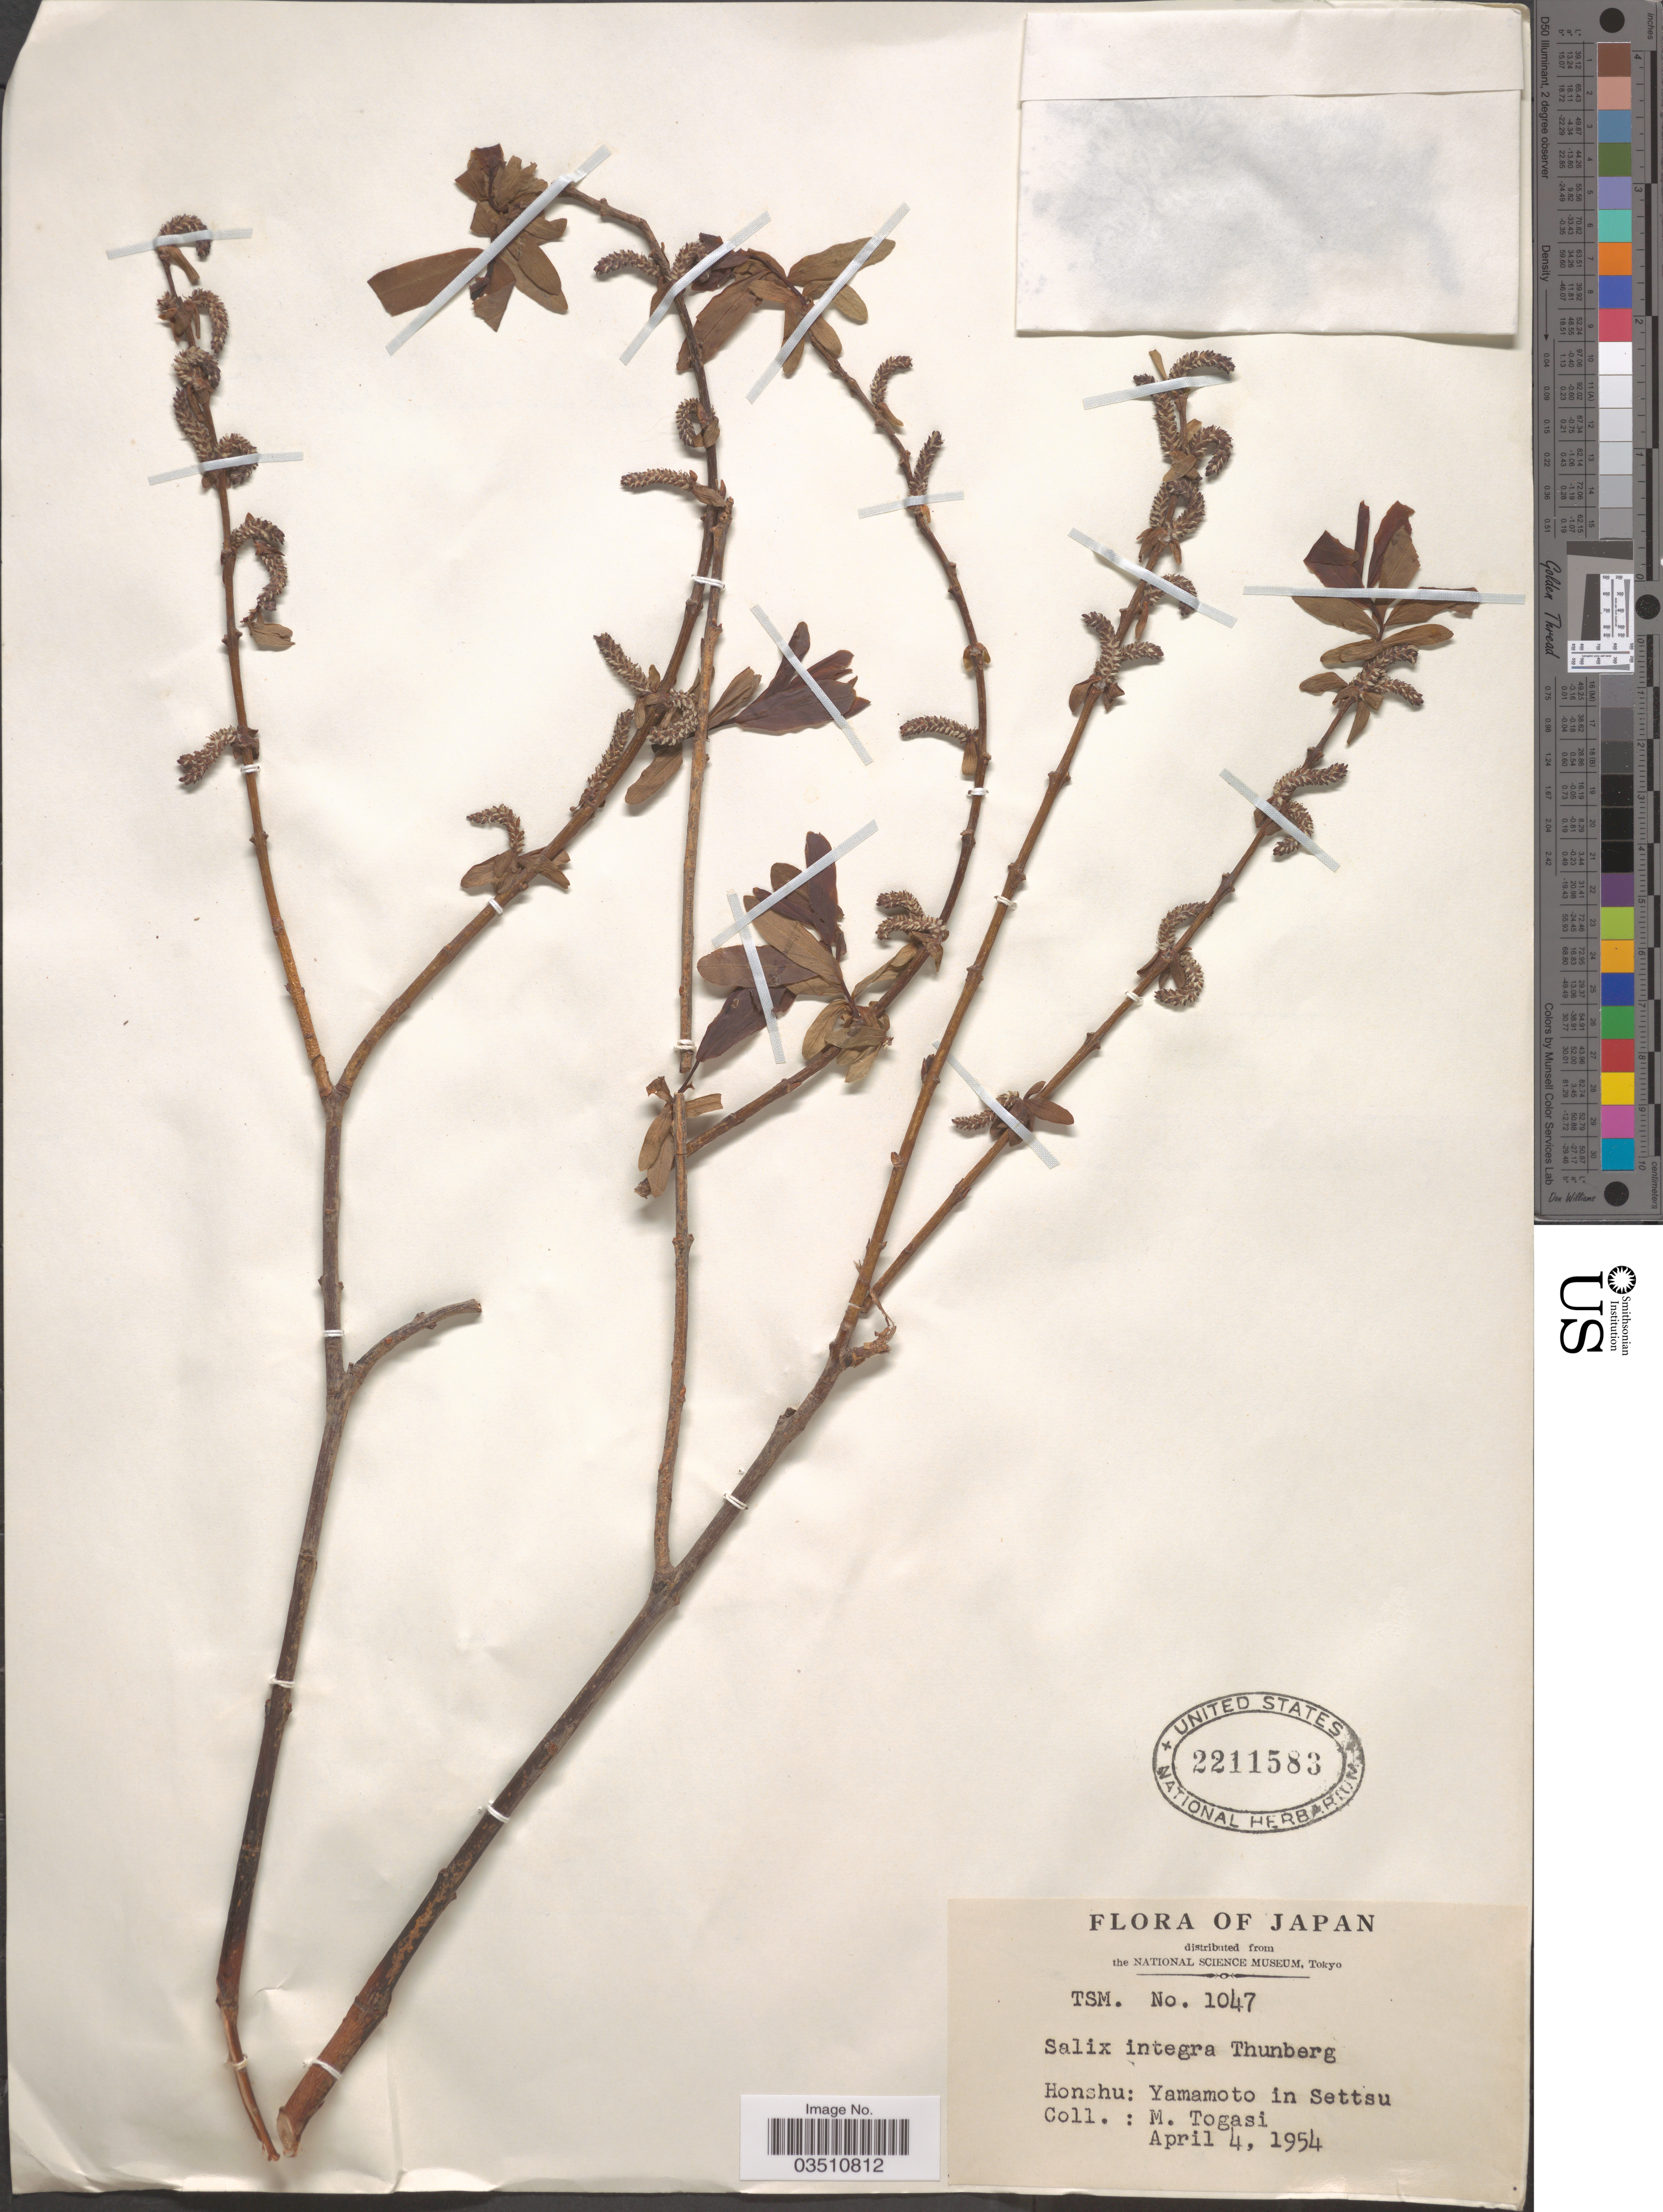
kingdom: Plantae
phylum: Tracheophyta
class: Magnoliopsida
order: Malpighiales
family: Salicaceae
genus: Salix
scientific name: Salix integra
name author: Thunb.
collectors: M. Togasi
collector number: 1047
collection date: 1954-04-04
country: Japan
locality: Honshu: Yamamoto in Settsu.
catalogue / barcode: US 2211583